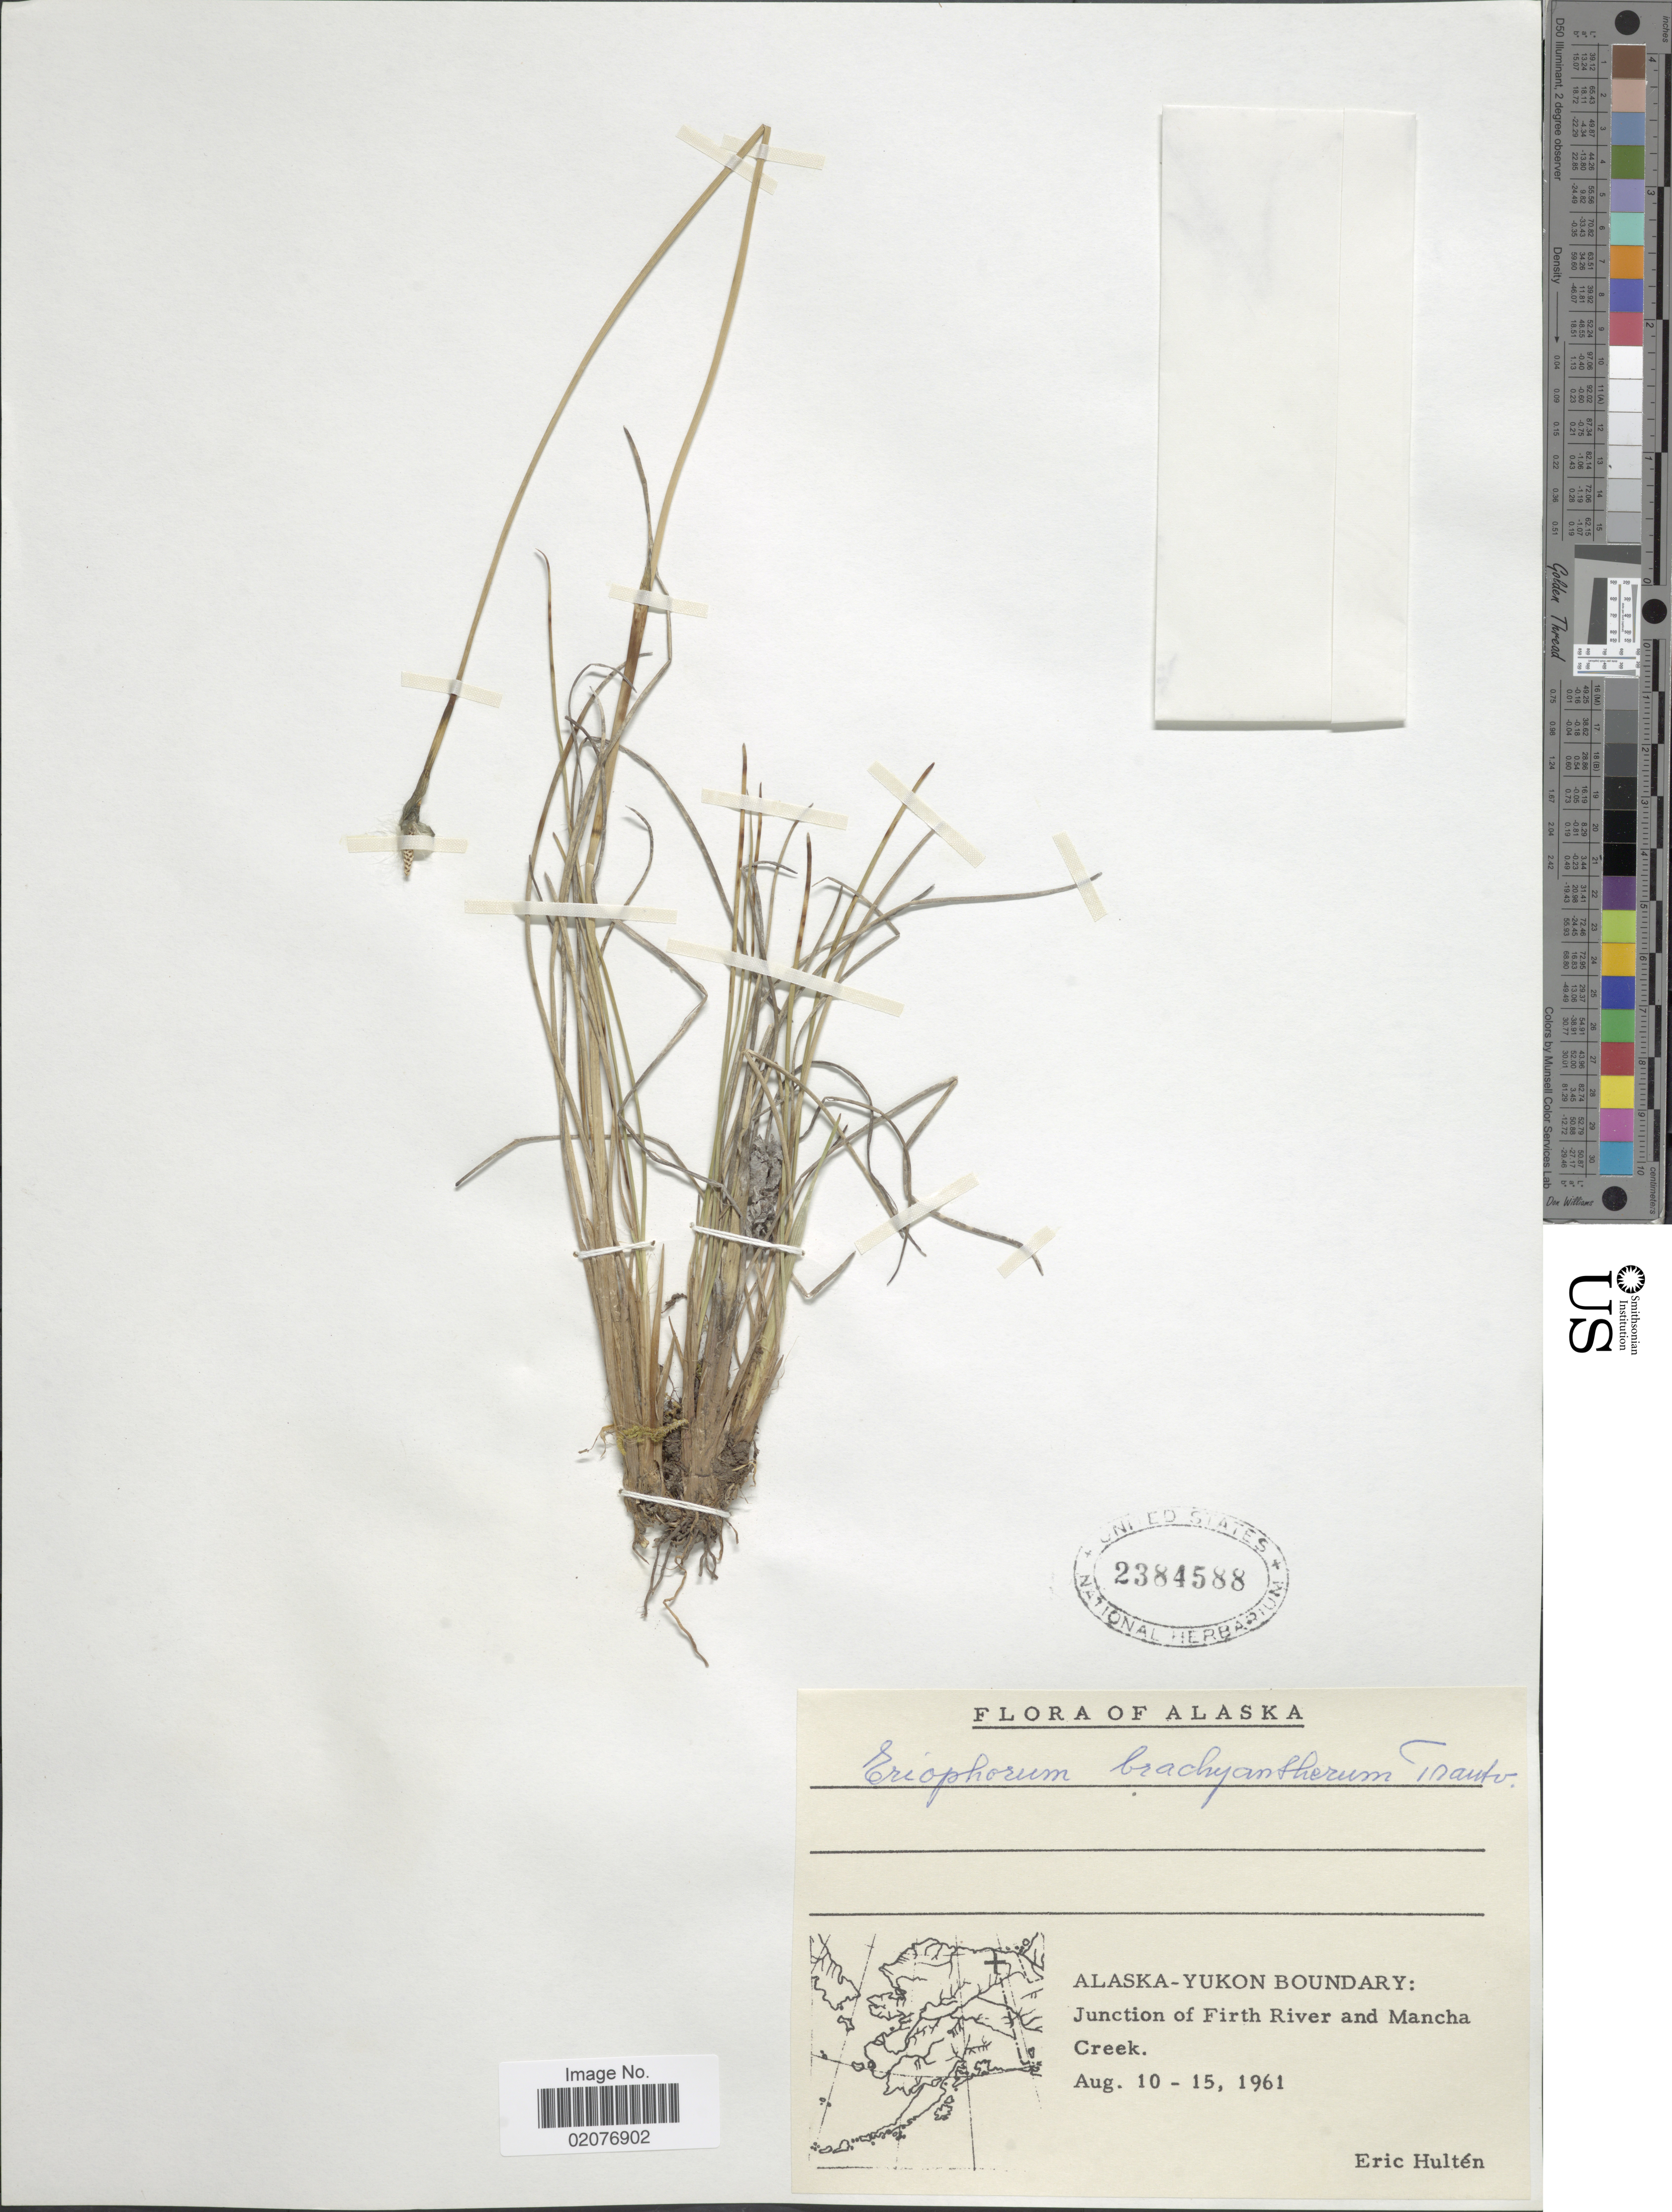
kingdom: Plantae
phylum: Tracheophyta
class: Liliopsida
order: Poales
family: Cyperaceae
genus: Eriophorum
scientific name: Eriophorum brachyantherum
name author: Trautv. & C.A. Mey.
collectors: E. G. Hultén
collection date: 1961-08-10/1961-08-15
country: United States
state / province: Alaska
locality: Alaska-Yukon Boundary: Junction of Firth River and Mancha Creek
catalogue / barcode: US 2384588